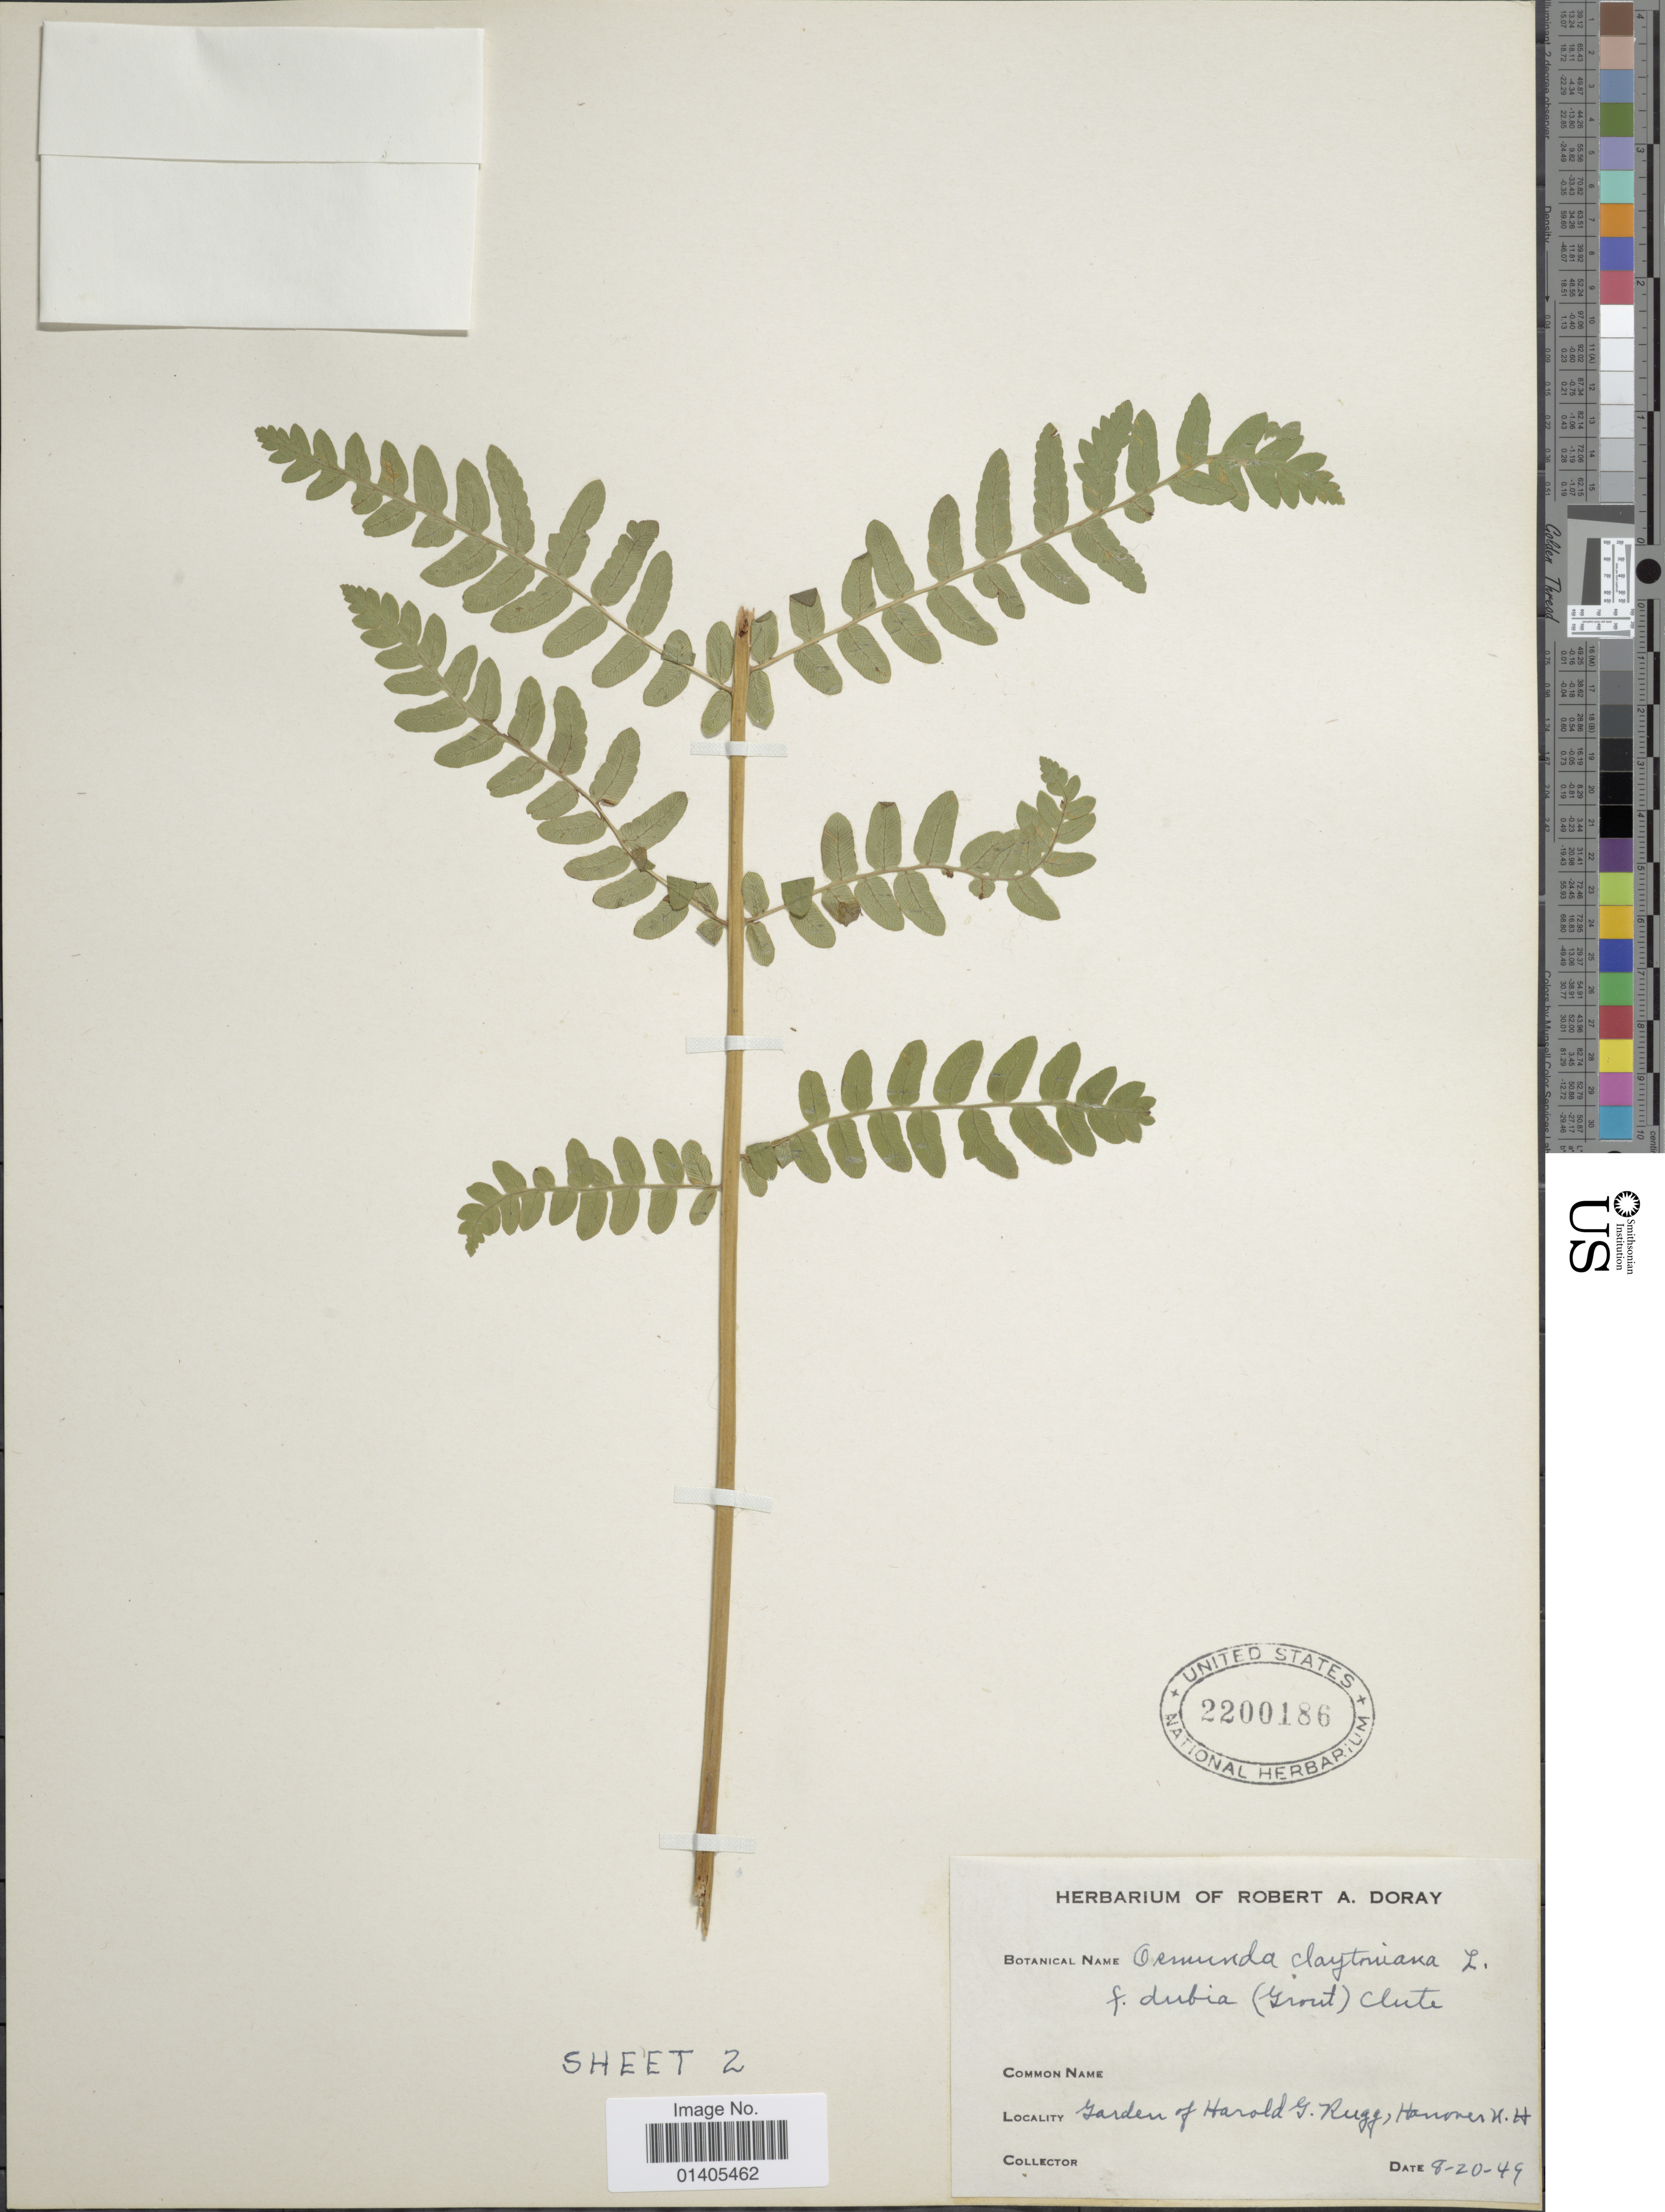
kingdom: Plantae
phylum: Tracheophyta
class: Polypodiopsida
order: Osmundales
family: Osmundaceae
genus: Osmunda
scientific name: Osmunda claytoniana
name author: (L.) Tagawa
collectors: ex herb. Robert A. Doray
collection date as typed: Transcribed d/m/y: 20/8/49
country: United States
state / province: New Hampshire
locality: Garden of harold G Rugg, Hannover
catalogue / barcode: US 2200186